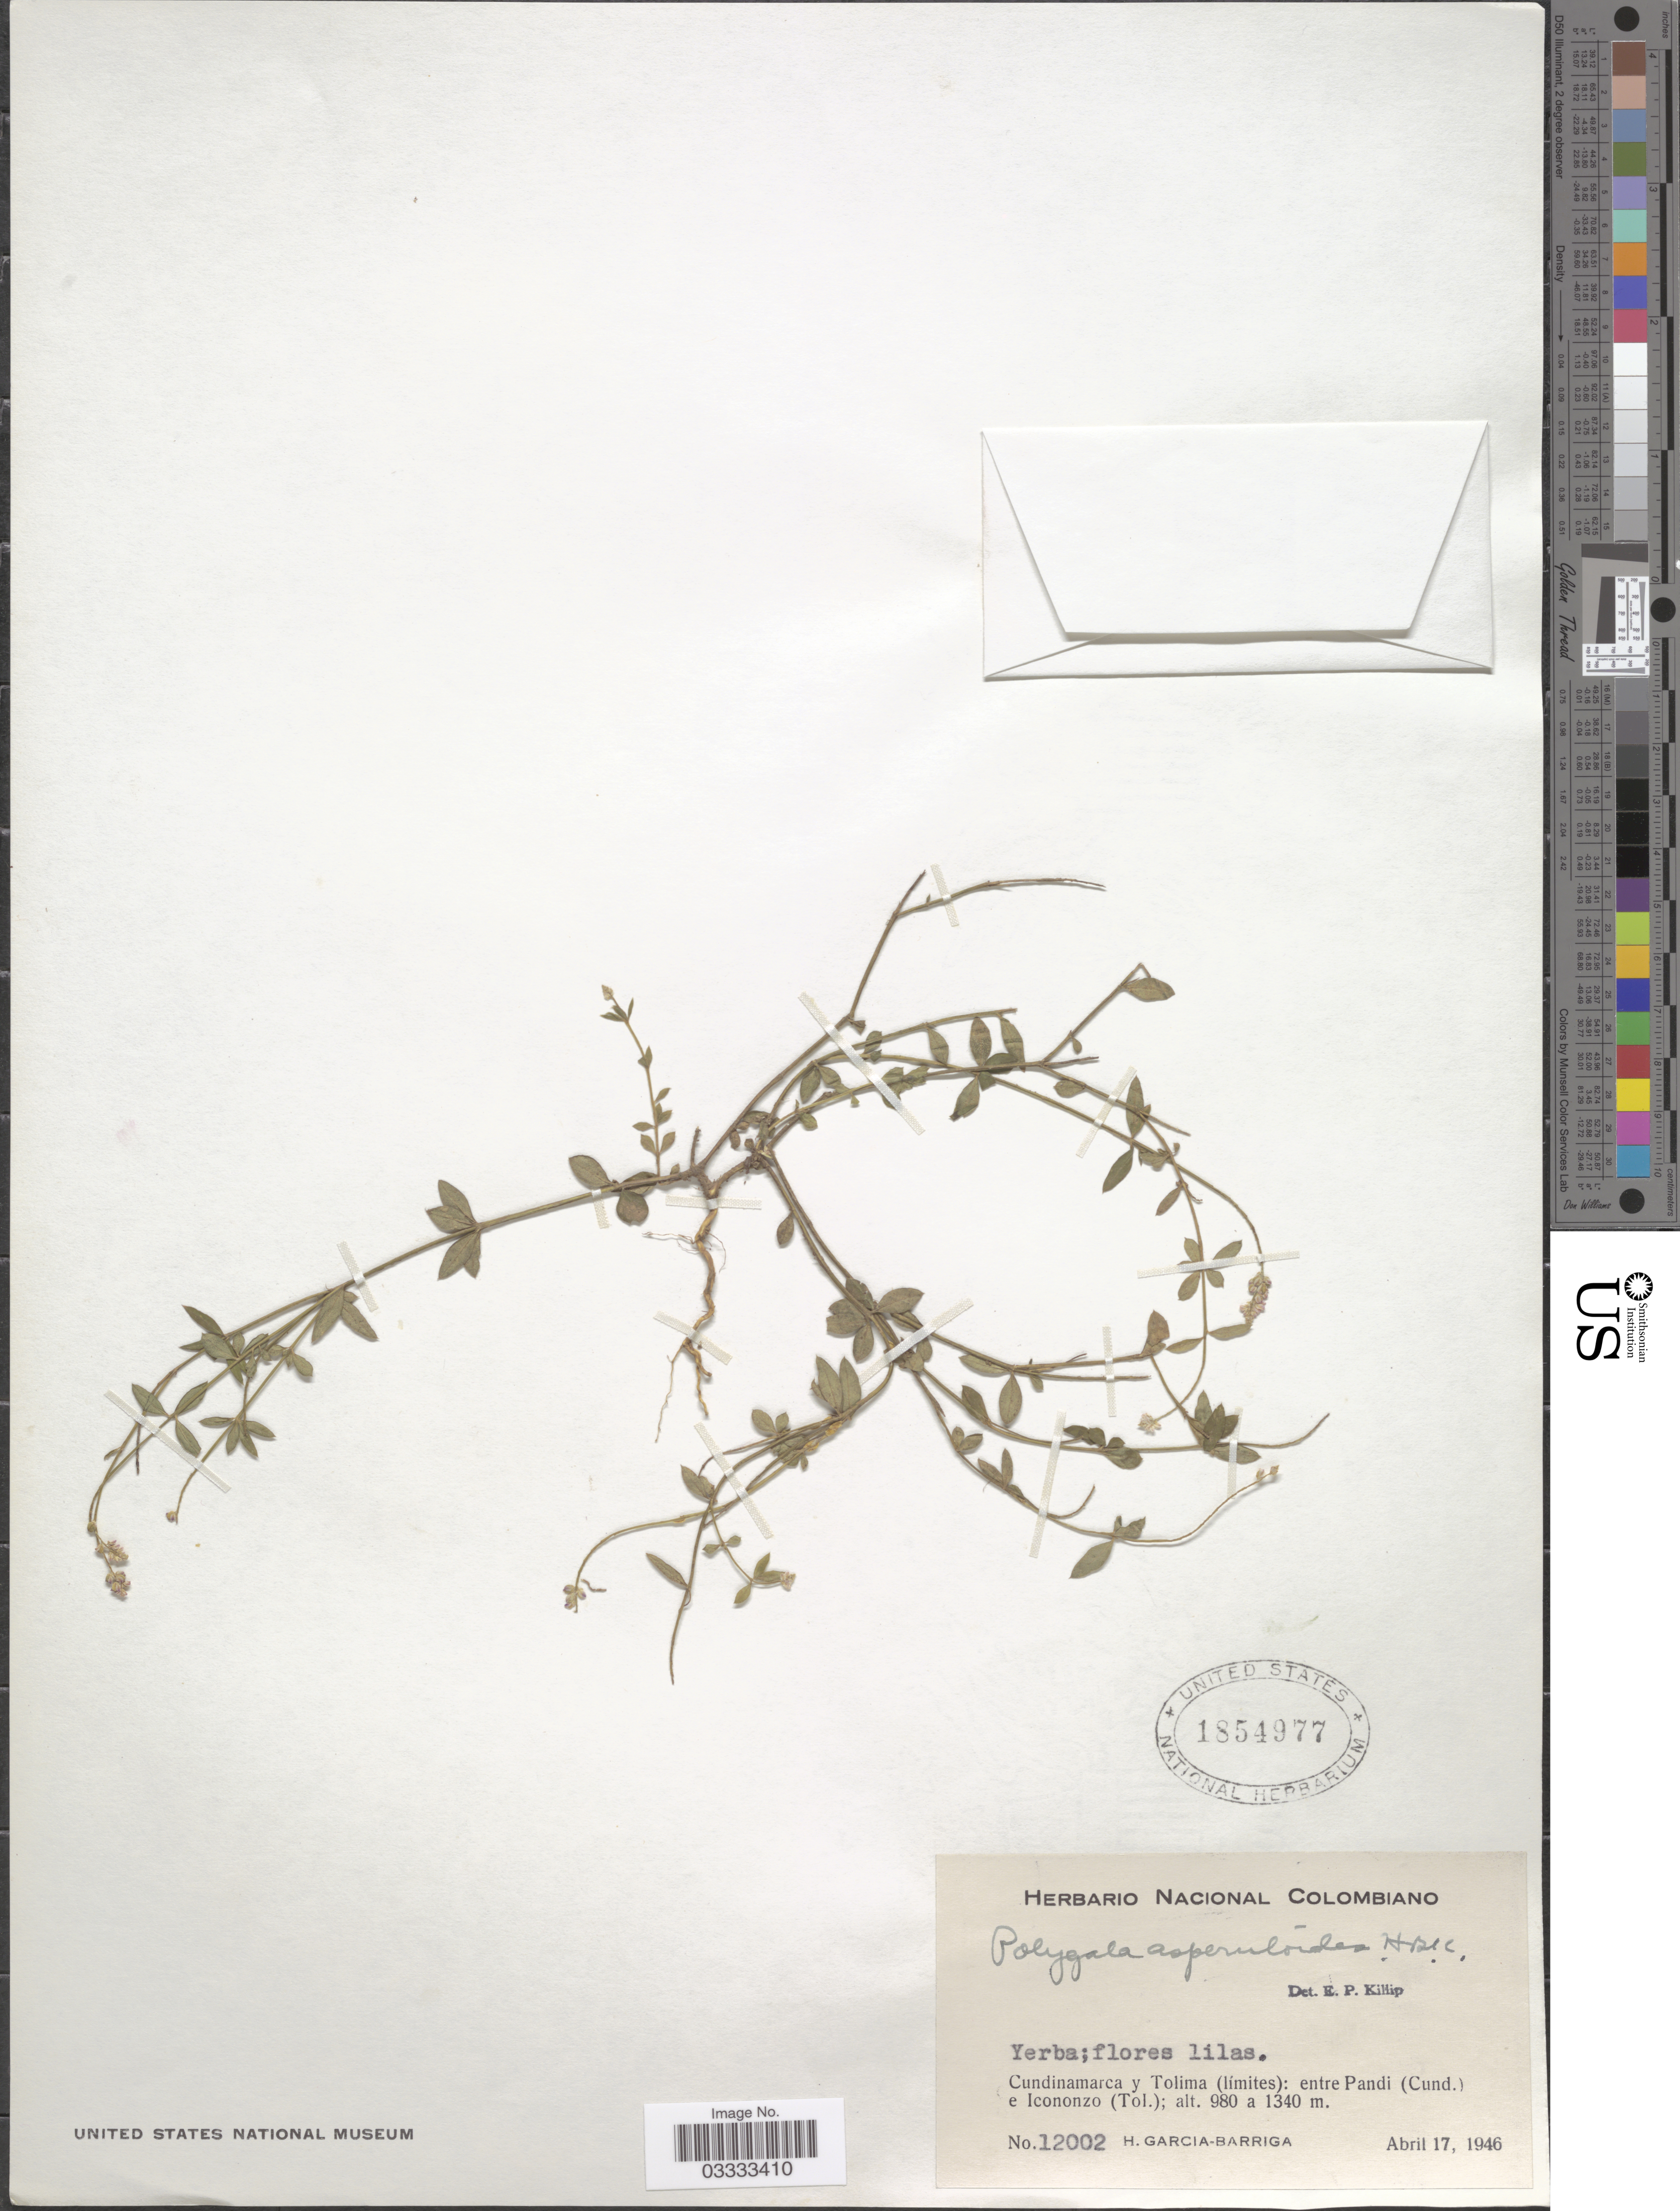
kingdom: Plantae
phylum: Tracheophyta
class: Magnoliopsida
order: Fabales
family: Polygalaceae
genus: Polygala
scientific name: Polygala asperuloides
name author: Kunth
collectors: H. García Barriga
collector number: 12002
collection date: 1946-04-17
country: Colombia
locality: Cundinamarca y Tolima (límites): entre Pandi (Cund.) e Icononzo (Tol.).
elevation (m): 980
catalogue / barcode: US 1854977